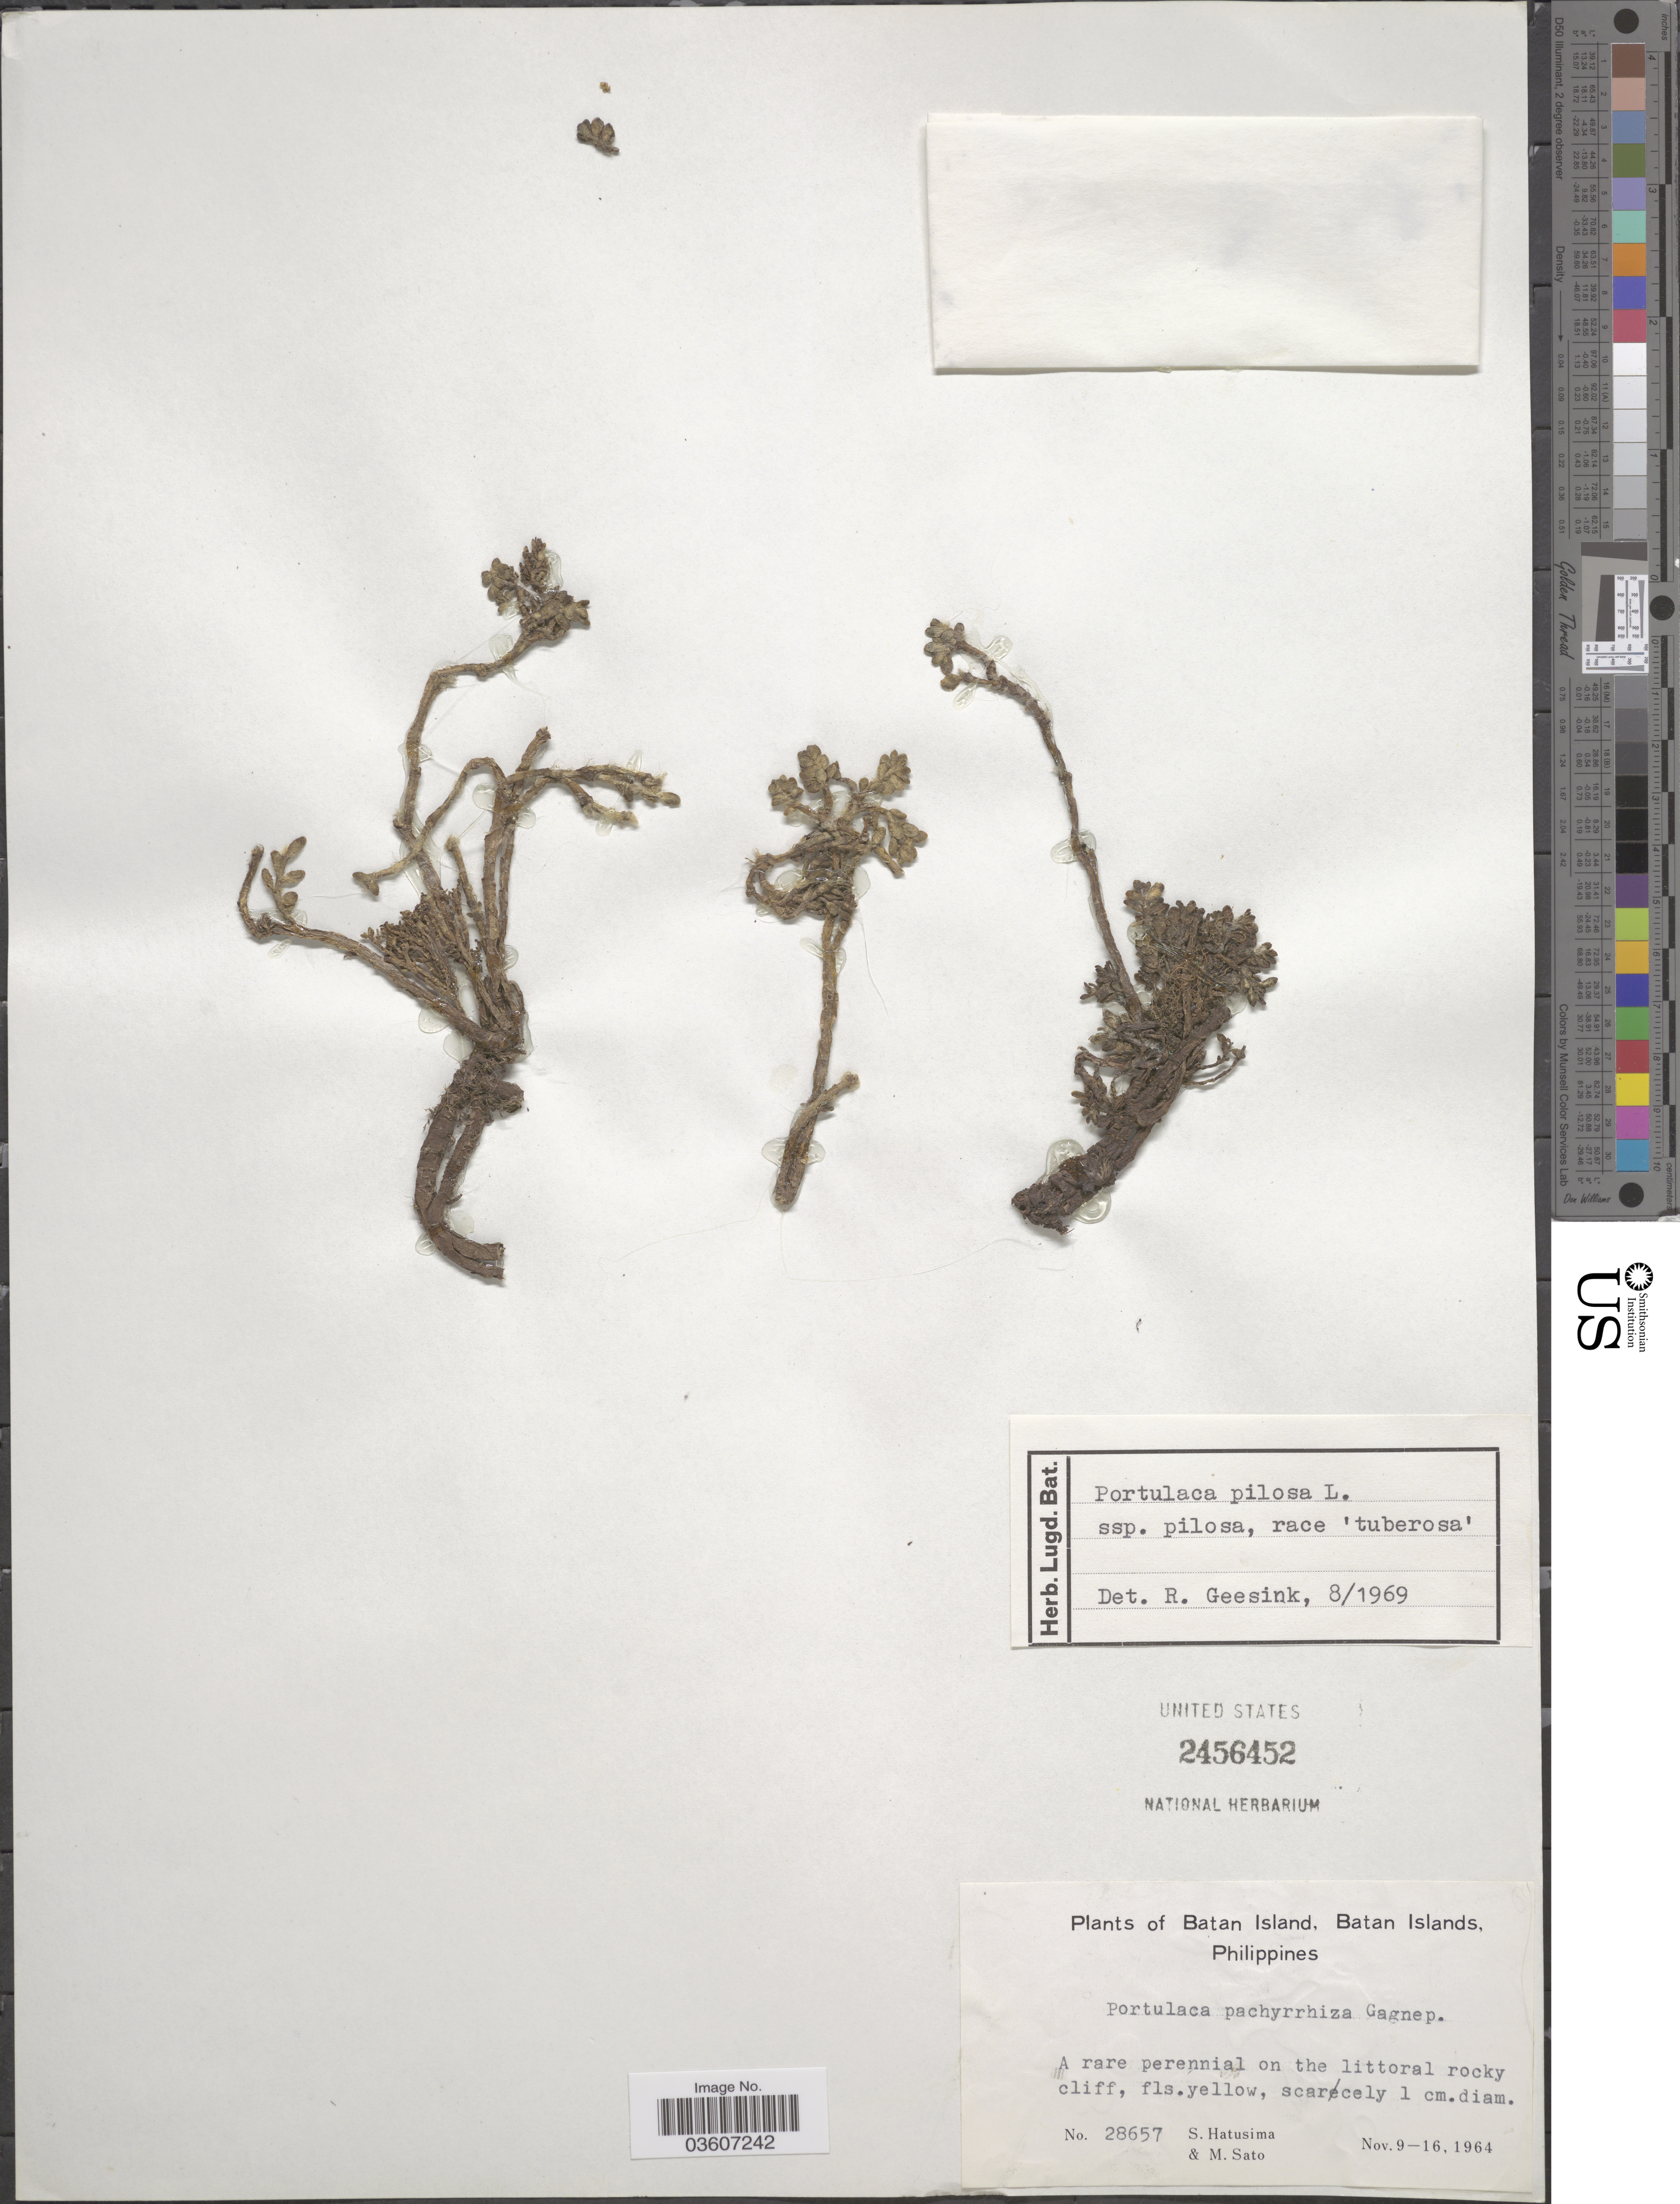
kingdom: Plantae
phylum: Tracheophyta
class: Magnoliopsida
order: Caryophyllales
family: Portulacaceae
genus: Portulaca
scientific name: Portulaca pilosa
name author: L.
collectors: S. Hatusima & M. Sato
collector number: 28657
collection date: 1964-11-09/1964-11-16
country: Philippines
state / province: Cagayan Valley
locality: Batan Island, Batan Islands.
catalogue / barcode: US 2456452